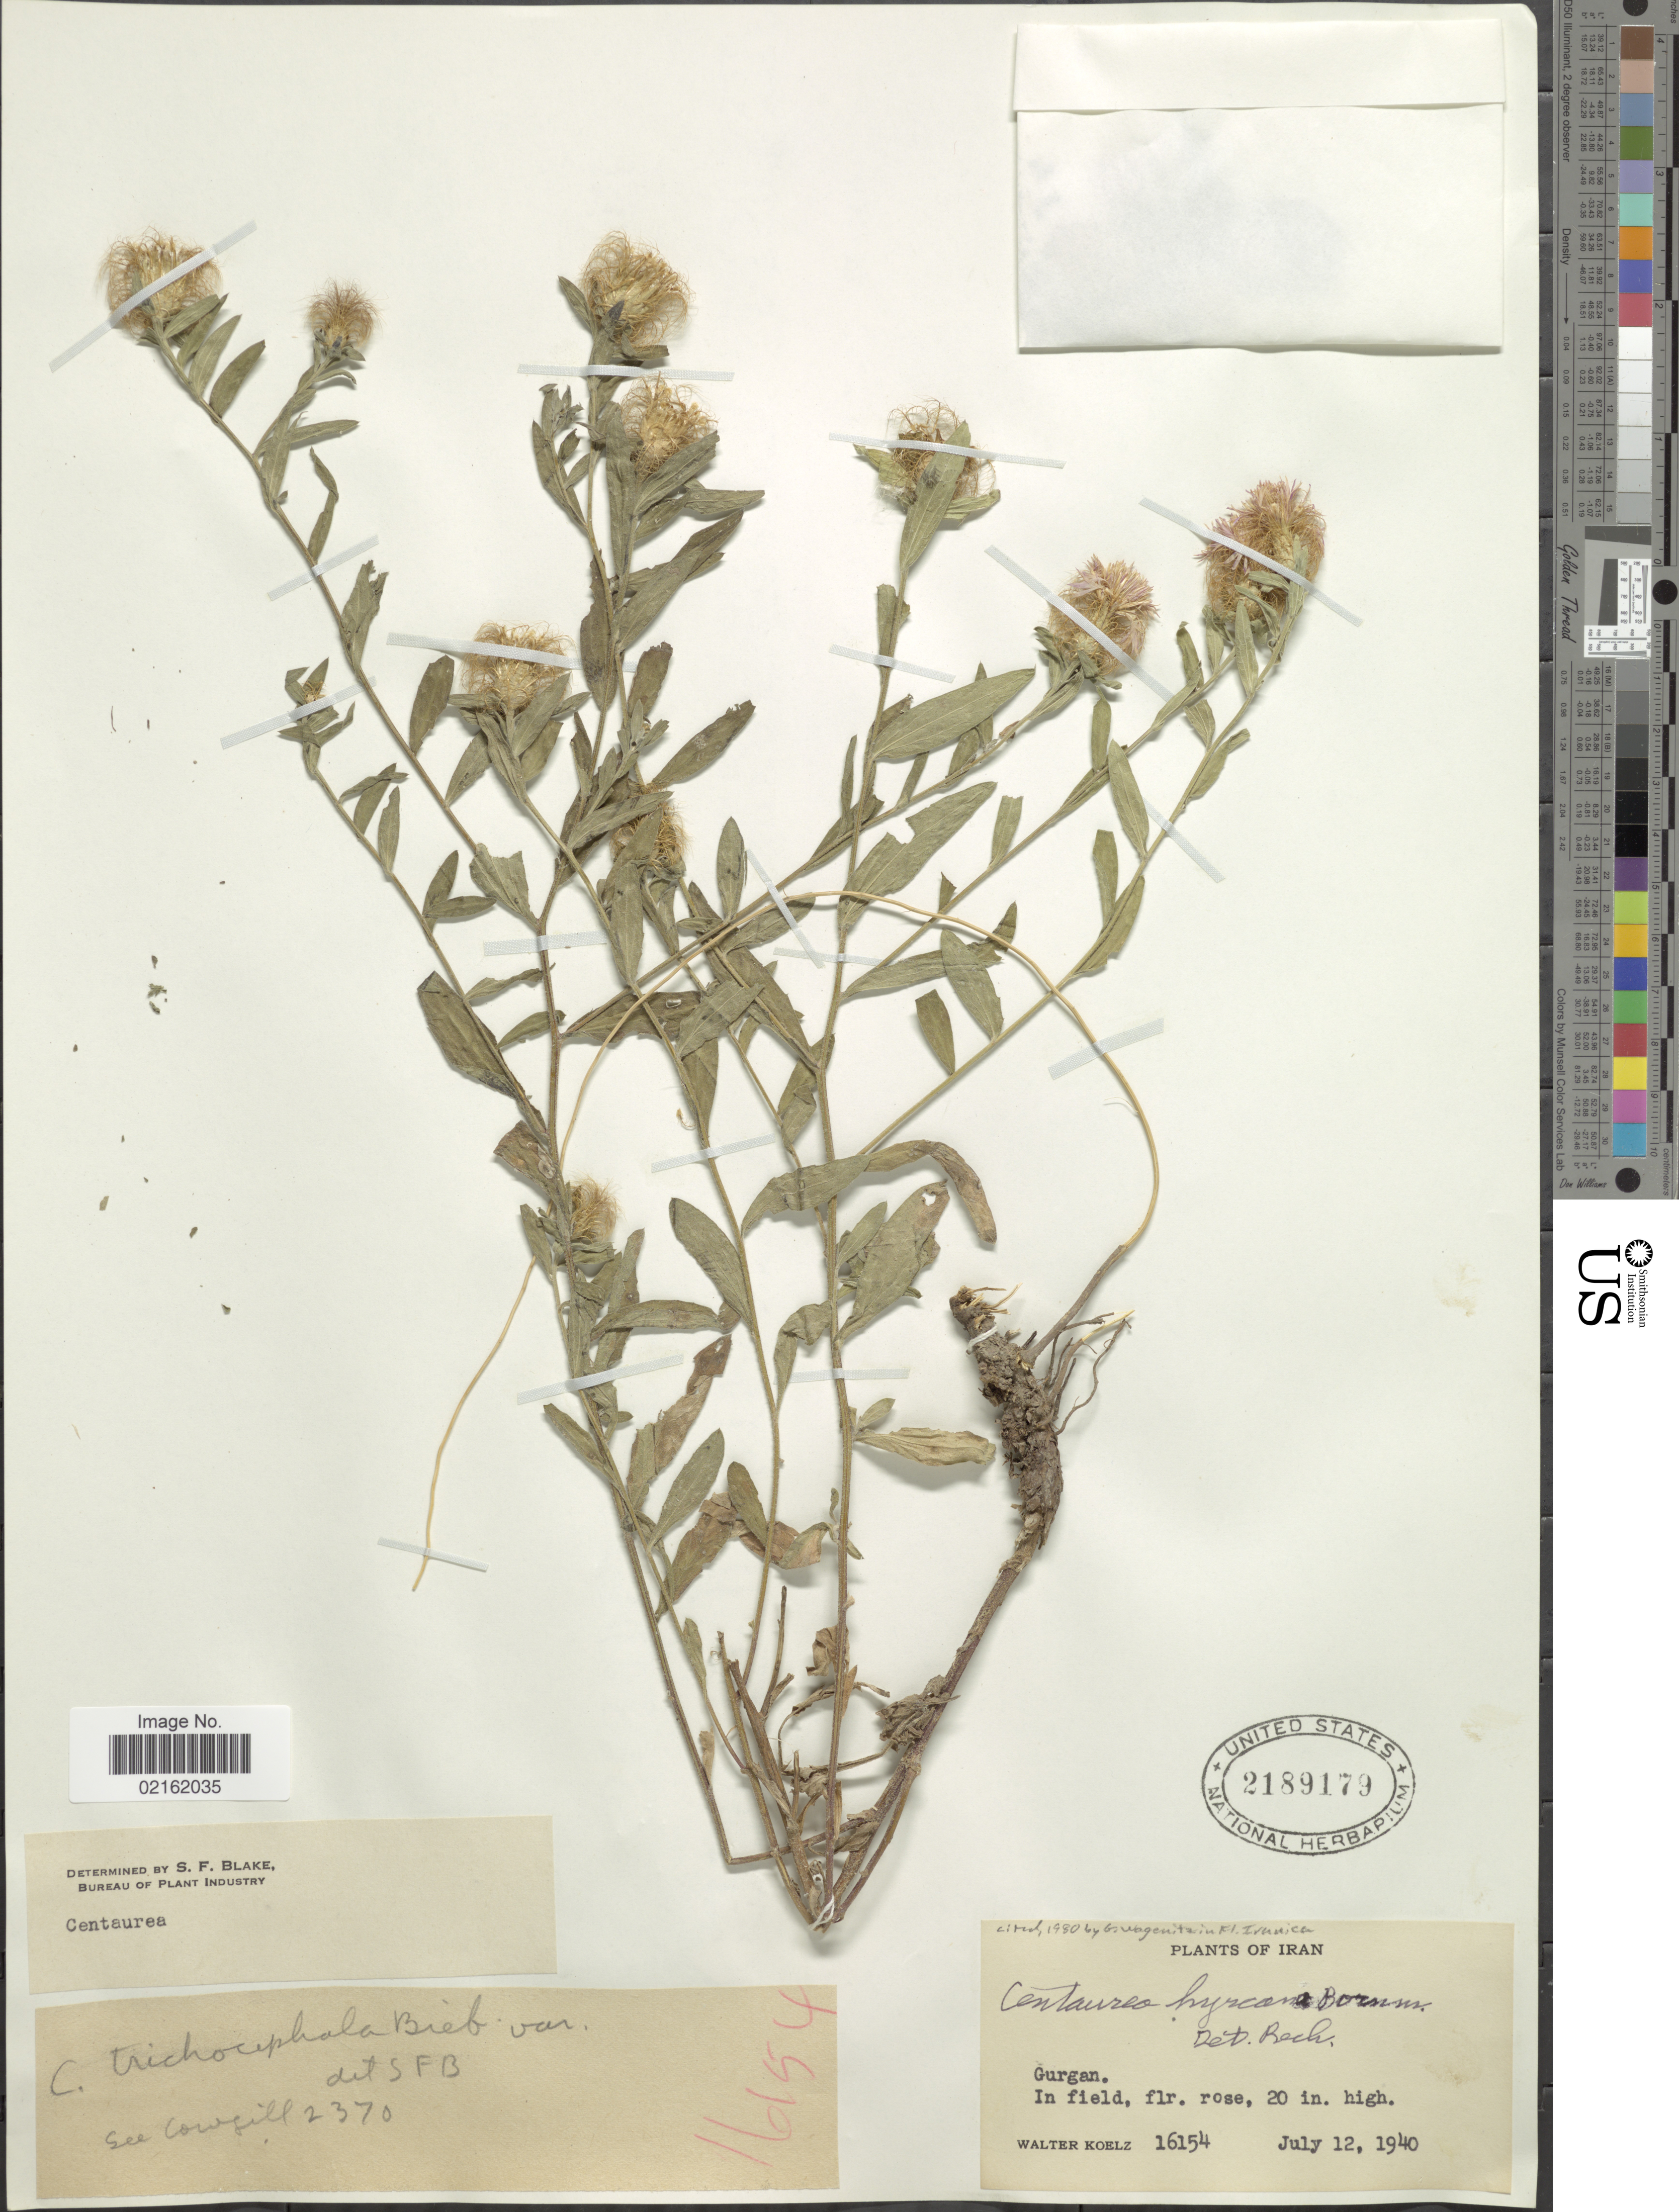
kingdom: Plantae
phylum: Tracheophyta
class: Magnoliopsida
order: Asterales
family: Asteraceae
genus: Centaurea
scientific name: Centaurea hyrcanica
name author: Bornm.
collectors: W. N. Koelz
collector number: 16154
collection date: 1940-07-12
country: Iran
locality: Gurgan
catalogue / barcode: US 2189179